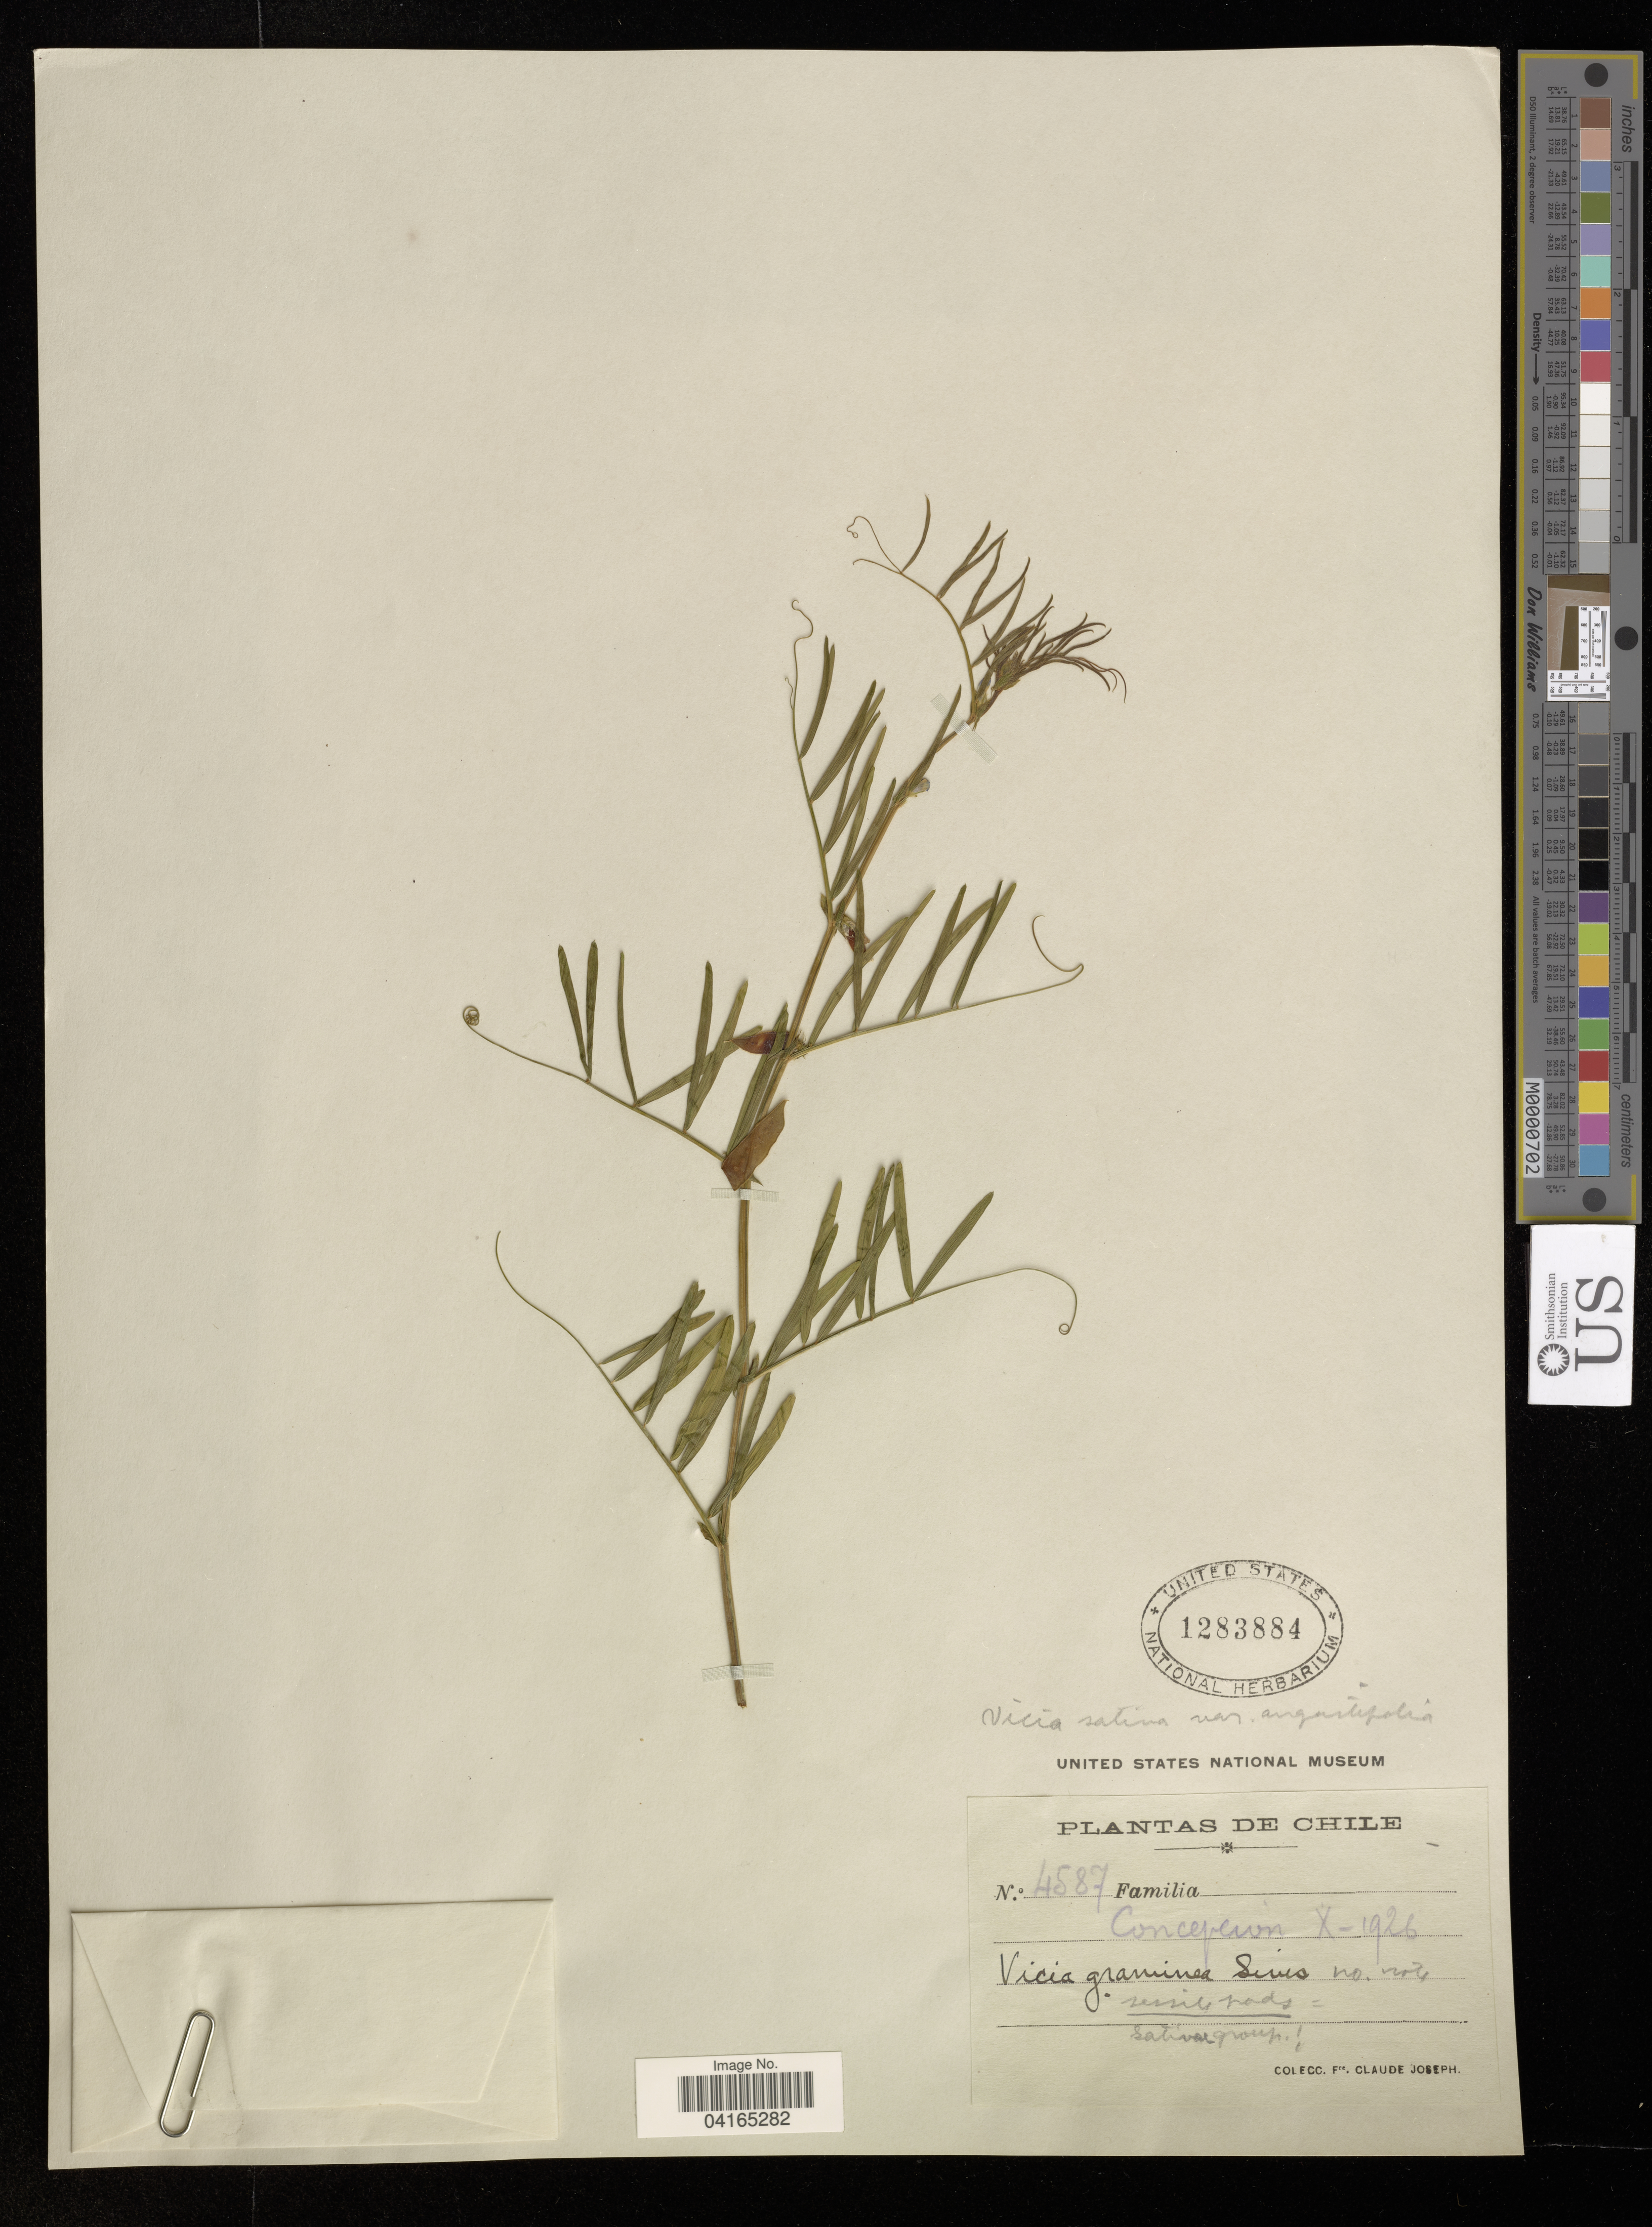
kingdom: Plantae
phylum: Tracheophyta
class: Magnoliopsida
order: Fabales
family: Fabaceae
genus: Vicia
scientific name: Vicia sativa var. angustifolia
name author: (L.) Ehrh.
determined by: Hechenleitner, Paulina, RBG Edinburgh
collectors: Frere Claude Joseph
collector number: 4587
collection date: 1926-10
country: Chile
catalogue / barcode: US 1283884